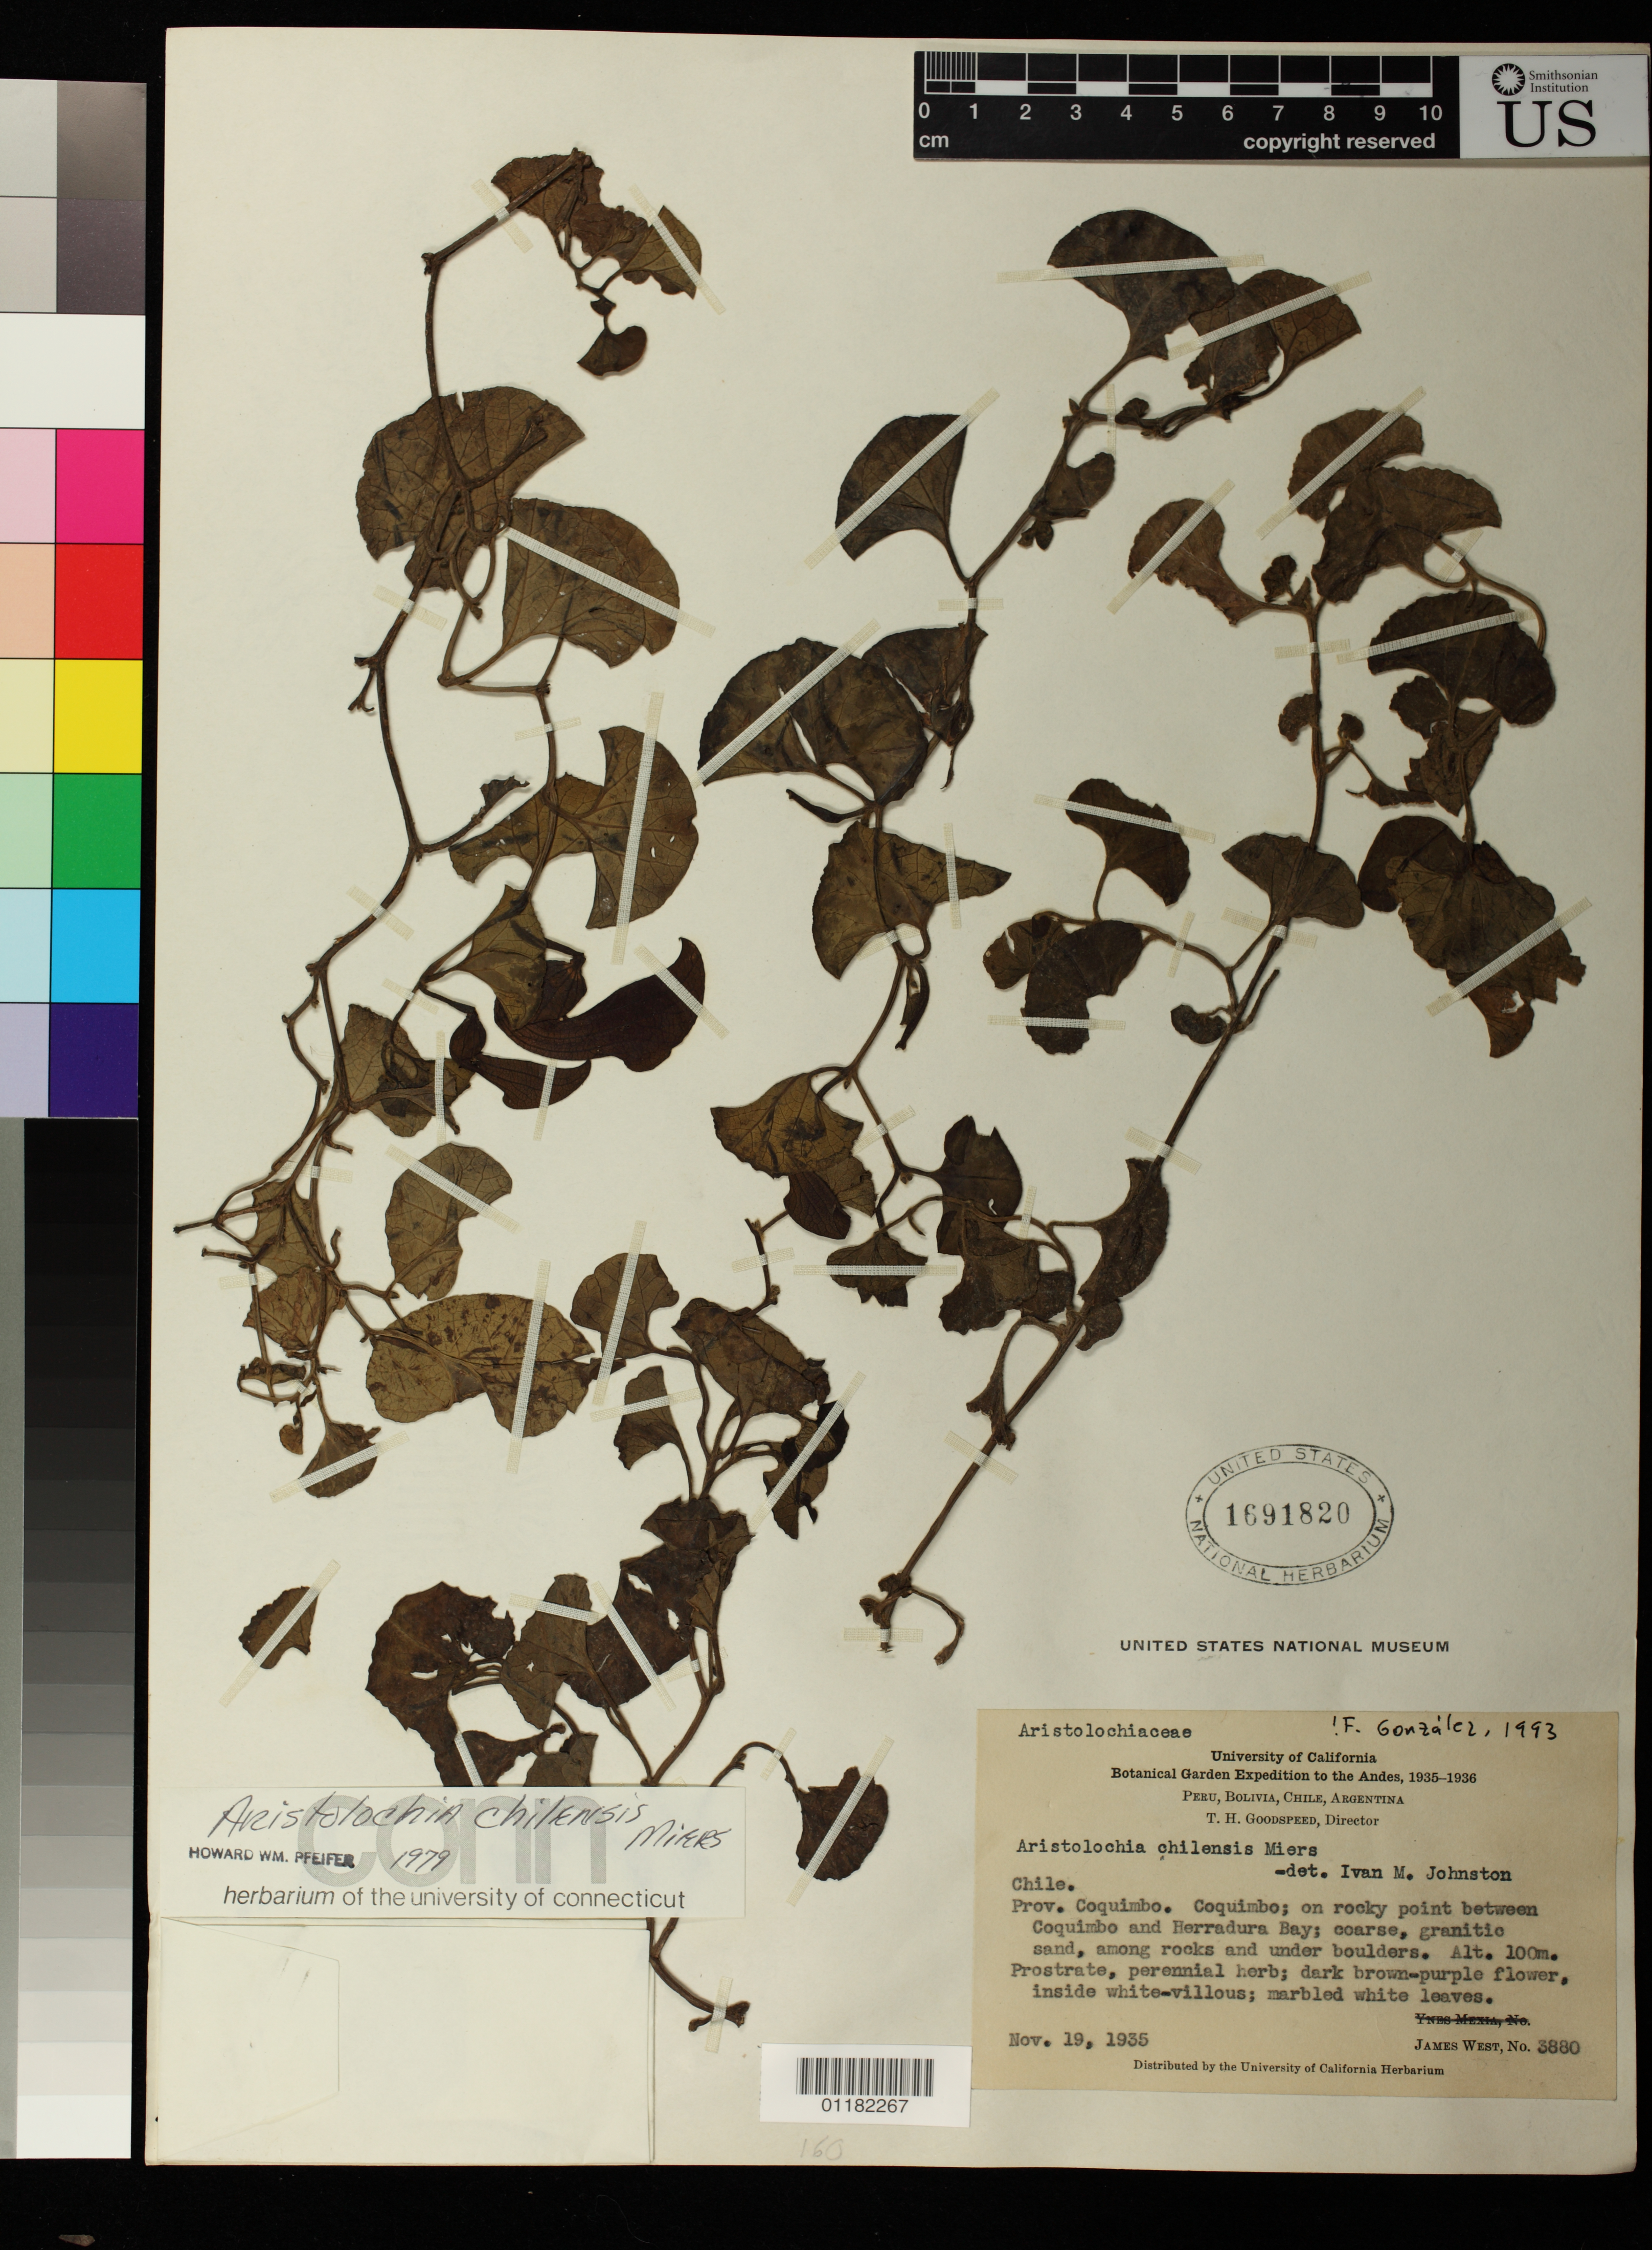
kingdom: Plantae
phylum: Tracheophyta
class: Magnoliopsida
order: Piperales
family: Aristolochiaceae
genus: Aristolochia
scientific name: Aristolochia chilensis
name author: E.L. Bridges ex Lindl.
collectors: J. West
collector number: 3880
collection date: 1935-11-19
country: Chile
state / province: Coquimbo (IV)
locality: Coquimbo; on rocky point between Coquimbo and Herradura Bay; coarse, granitic sand, among rocks and under boulders.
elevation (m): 100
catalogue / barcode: US 1691820